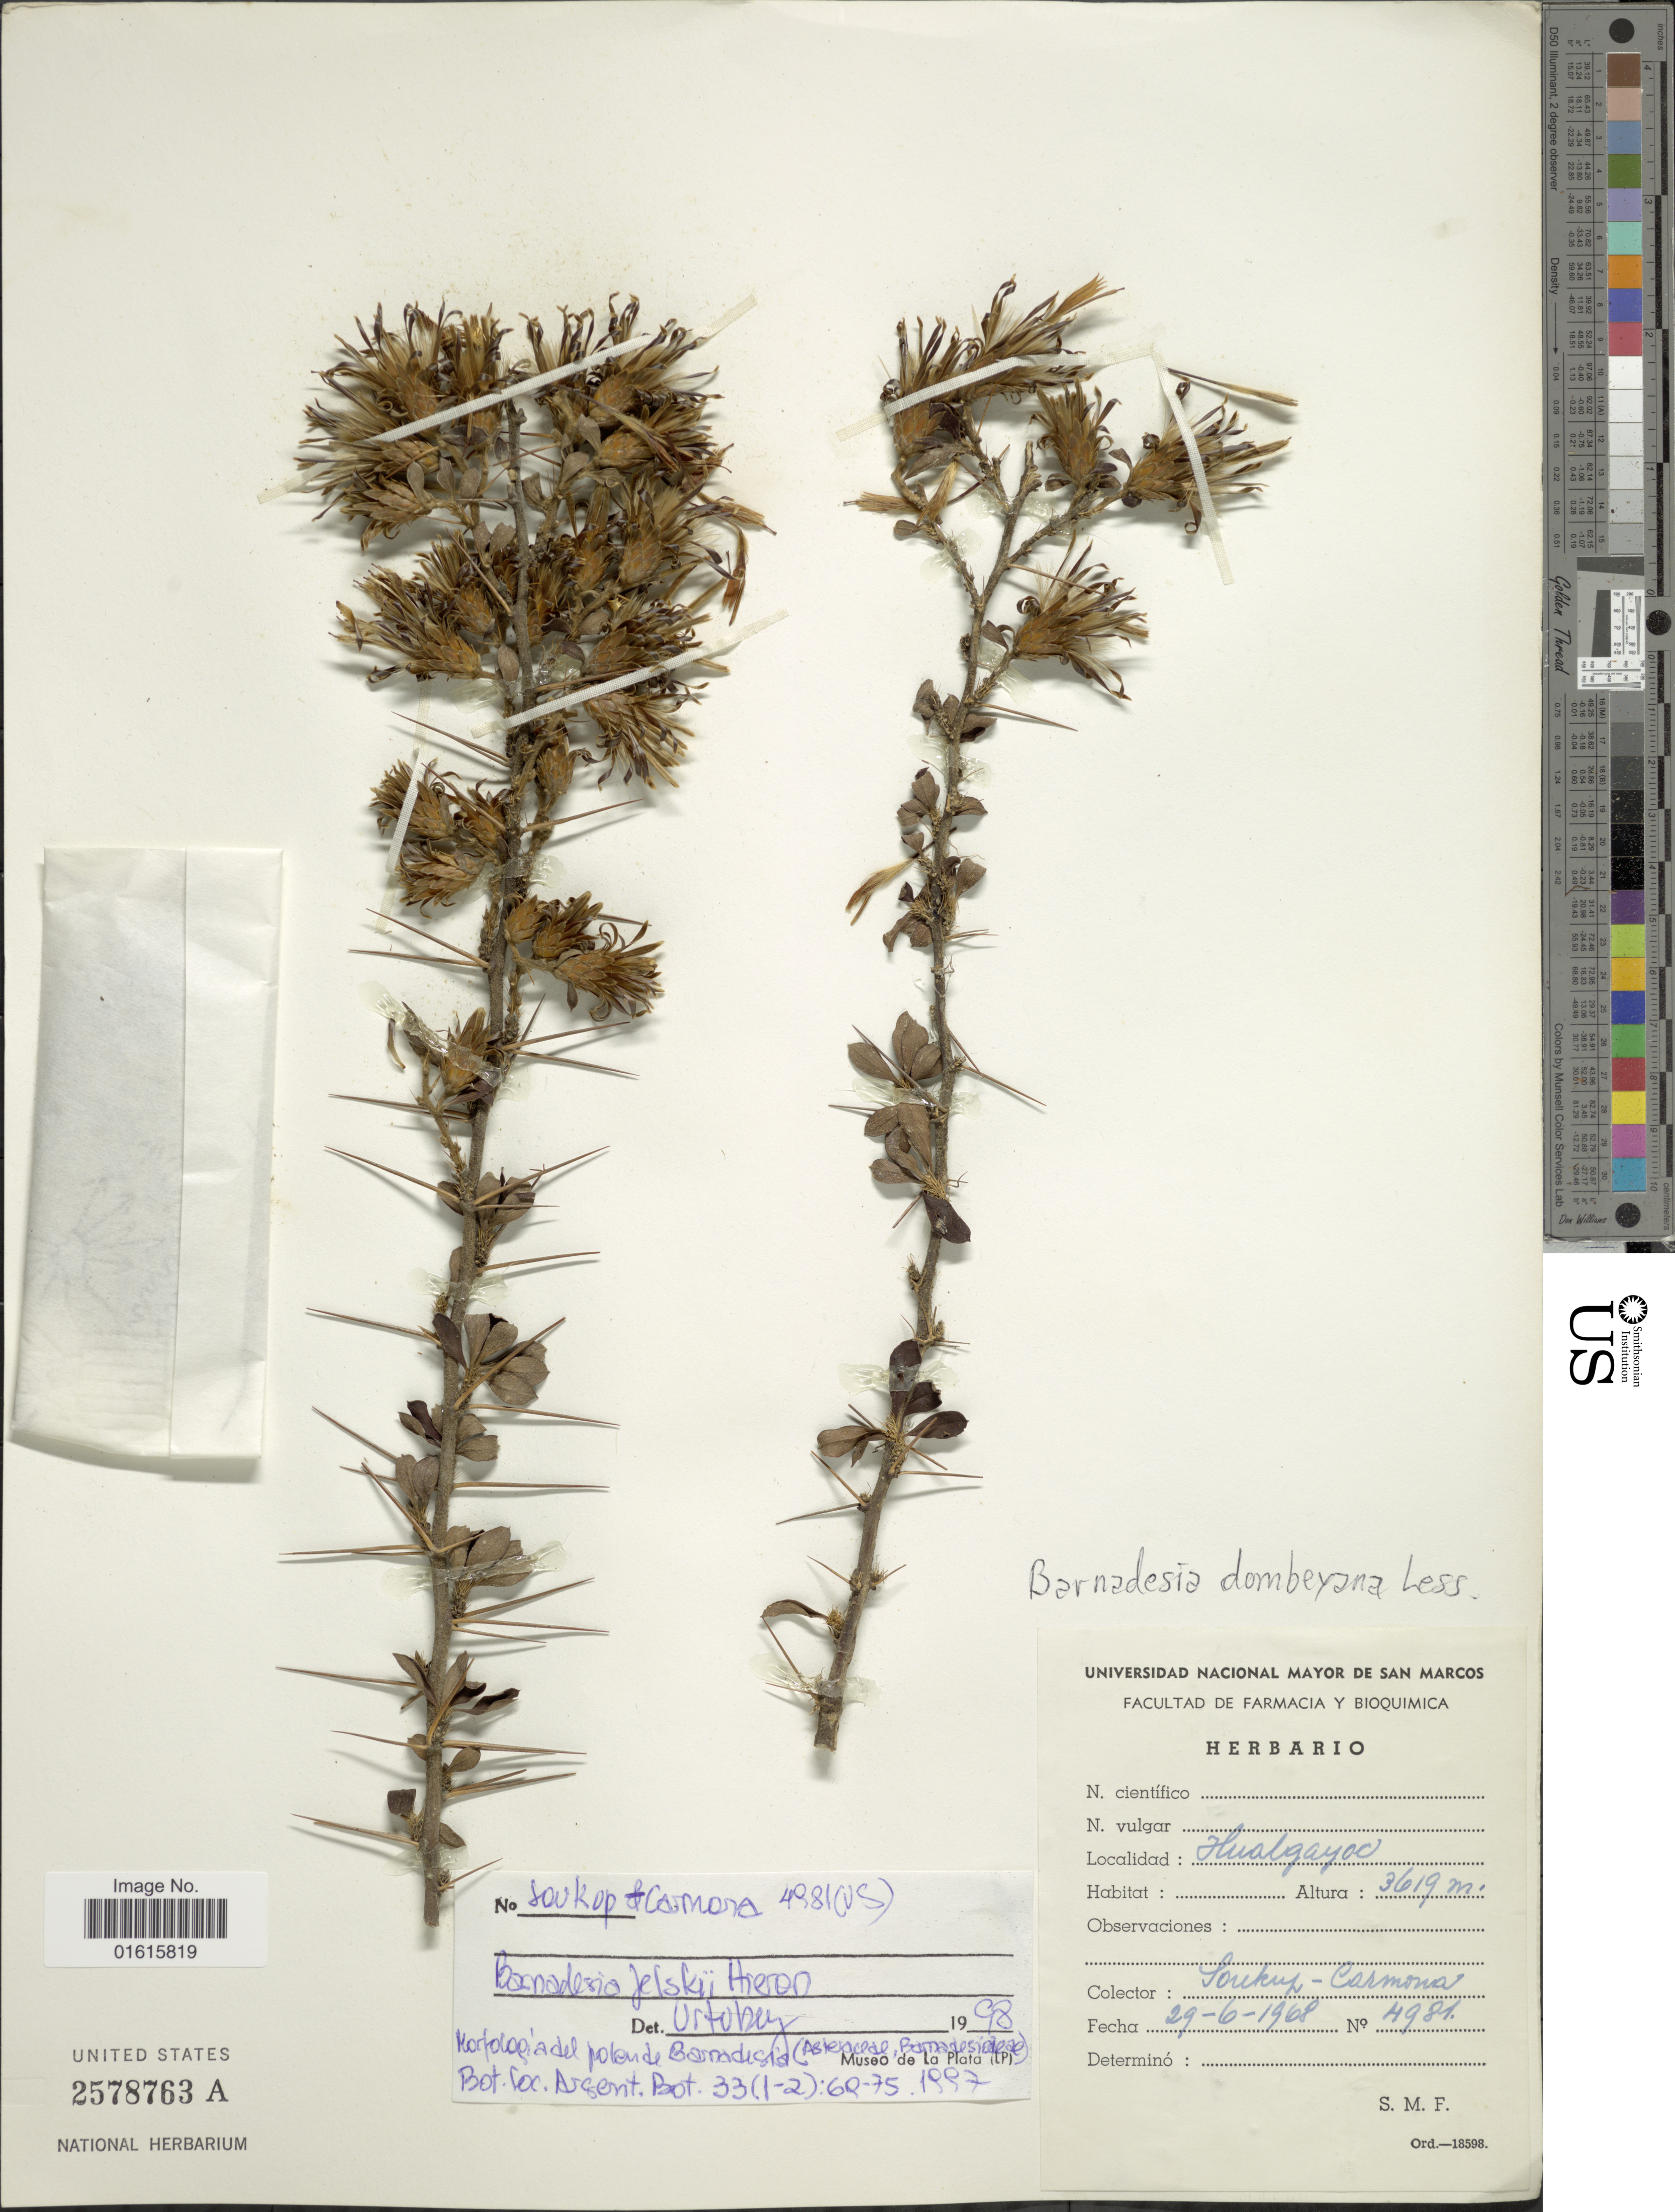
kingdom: Plantae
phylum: Tracheophyta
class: Magnoliopsida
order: Asterales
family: Asteraceae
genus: Barnadesia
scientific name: Barnadesia jelski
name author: Hieron.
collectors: Soukup-Carmona, --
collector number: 4981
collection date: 1968-06-29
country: Peru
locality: Hualgayoc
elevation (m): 3619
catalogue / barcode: US 2578763A